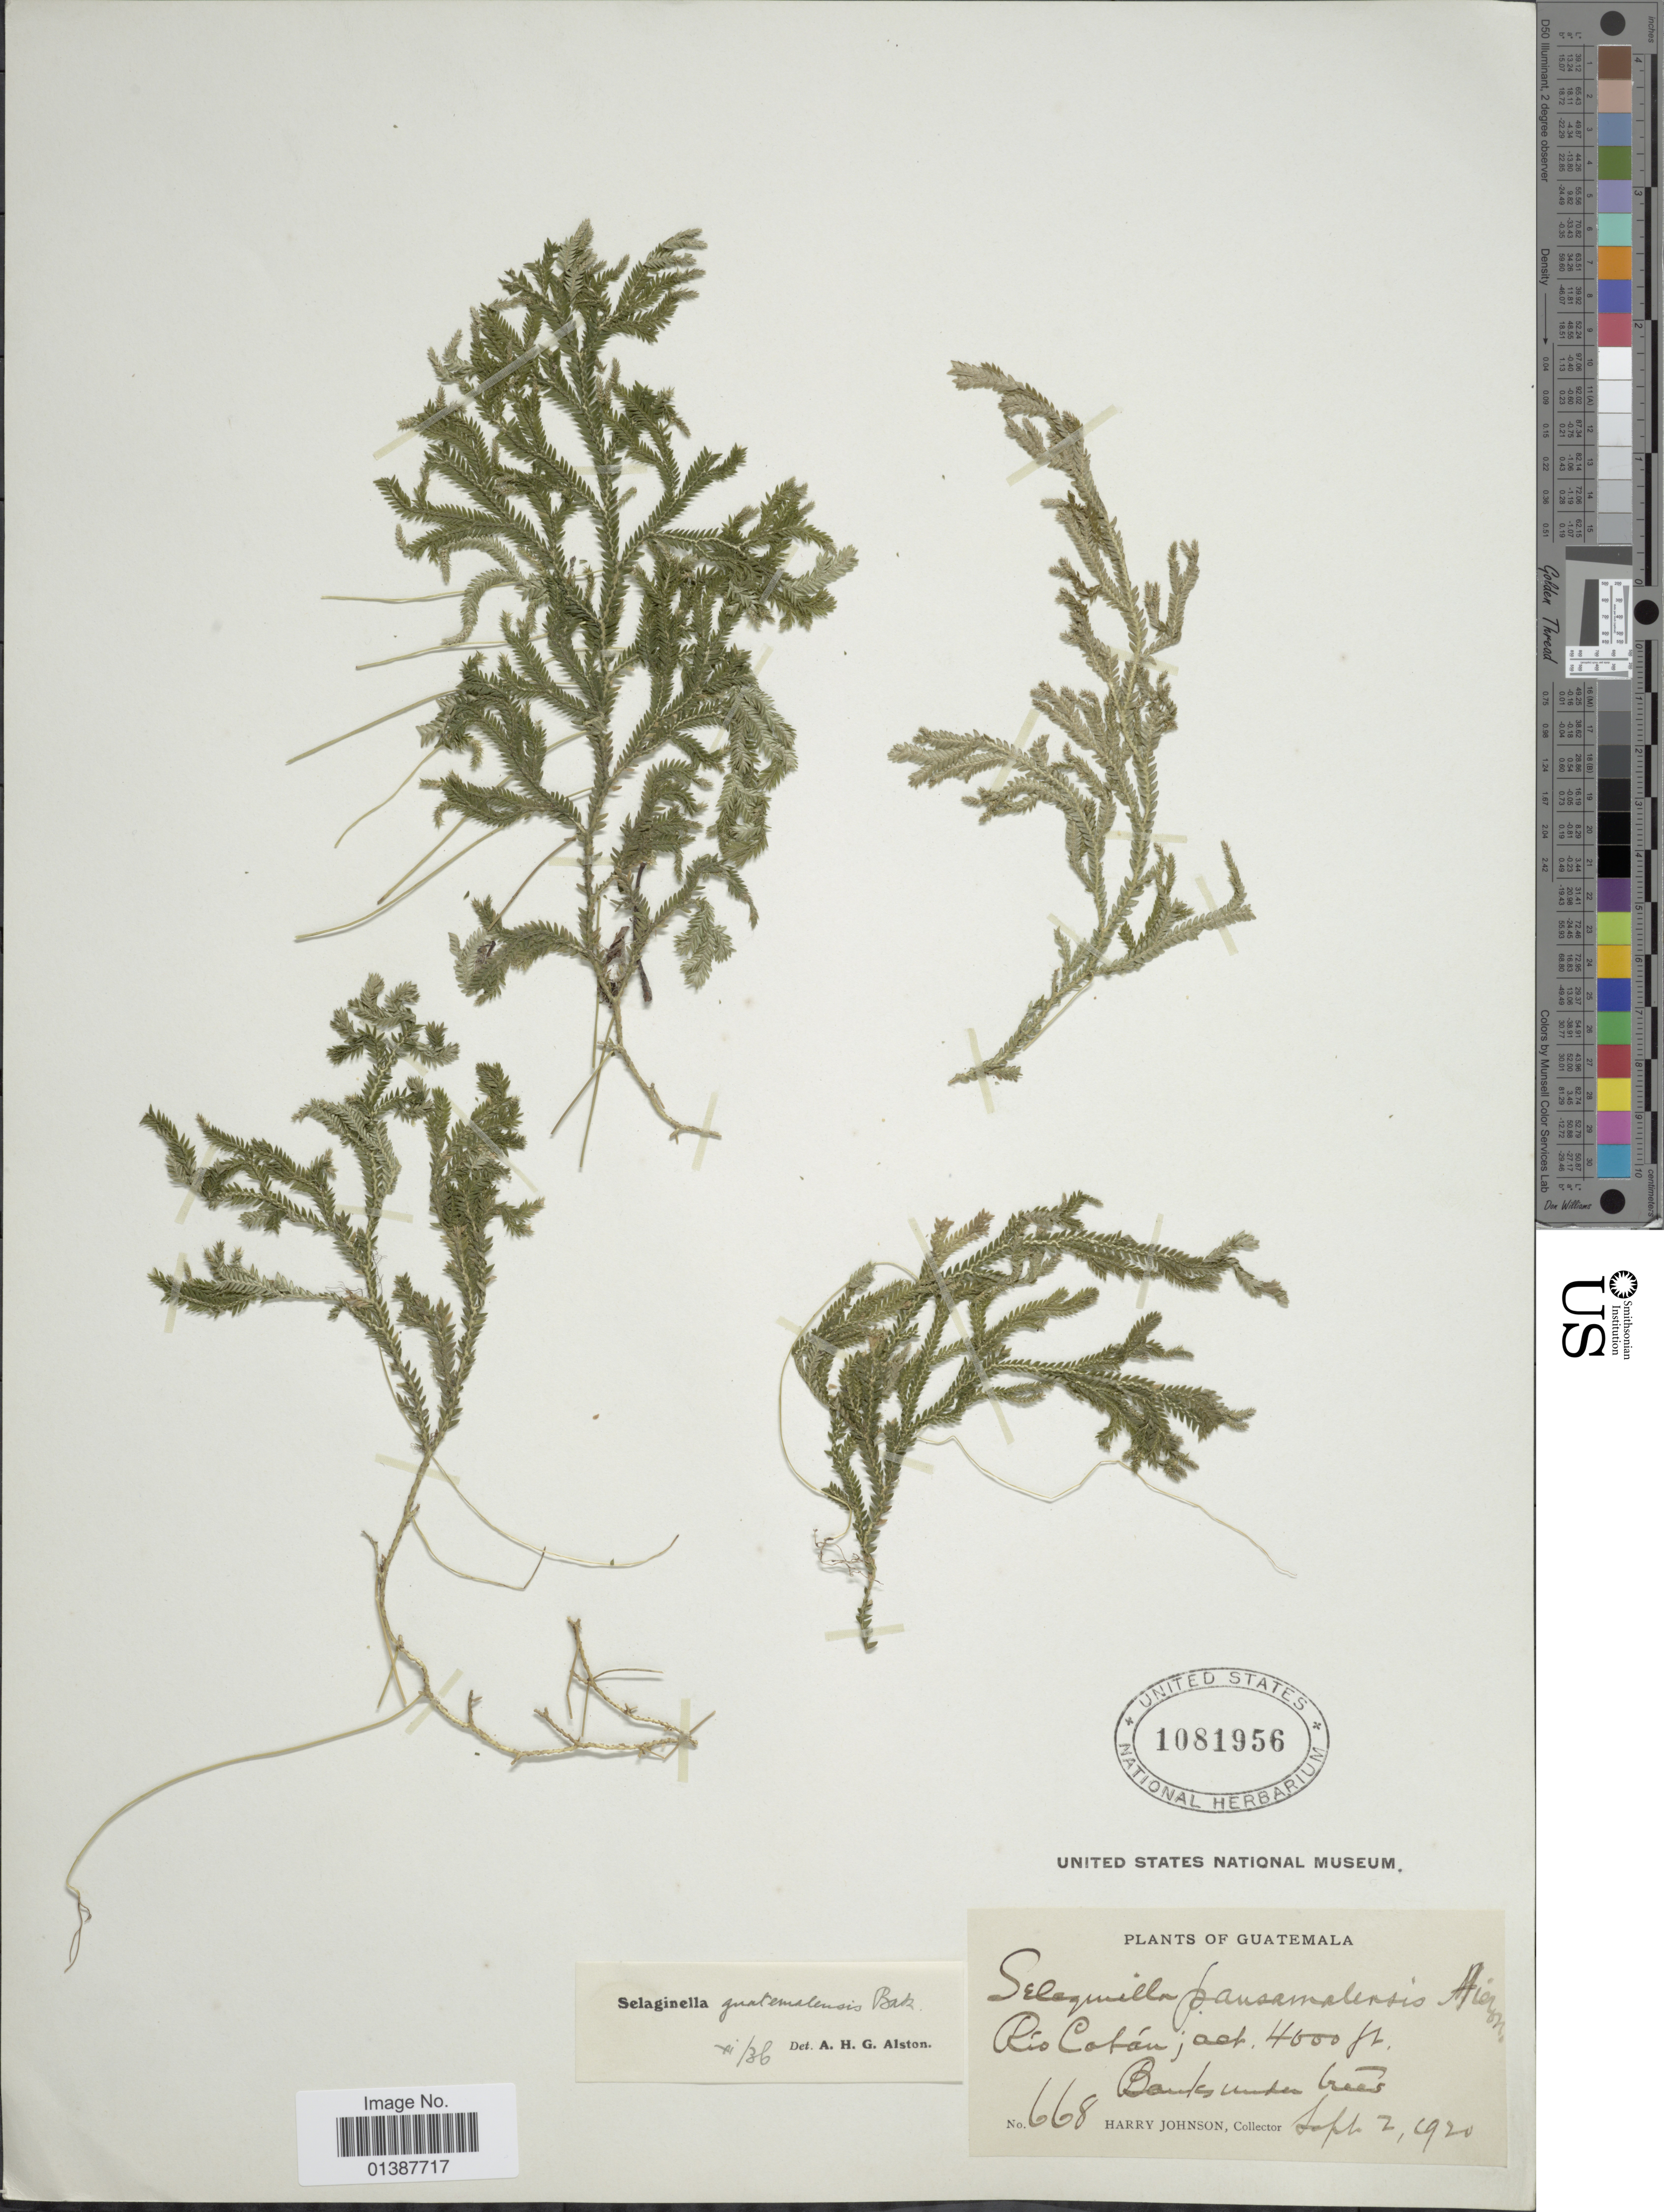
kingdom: Plantae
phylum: Tracheophyta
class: Lycopodiopsida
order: Selaginellales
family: Selaginellaceae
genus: Selaginella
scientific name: Selaginella guatemalensis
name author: Baker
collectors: H. Johnson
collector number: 668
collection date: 1920-09-02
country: Guatemala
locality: Rio Cotán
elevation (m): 1219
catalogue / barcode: US 1081956